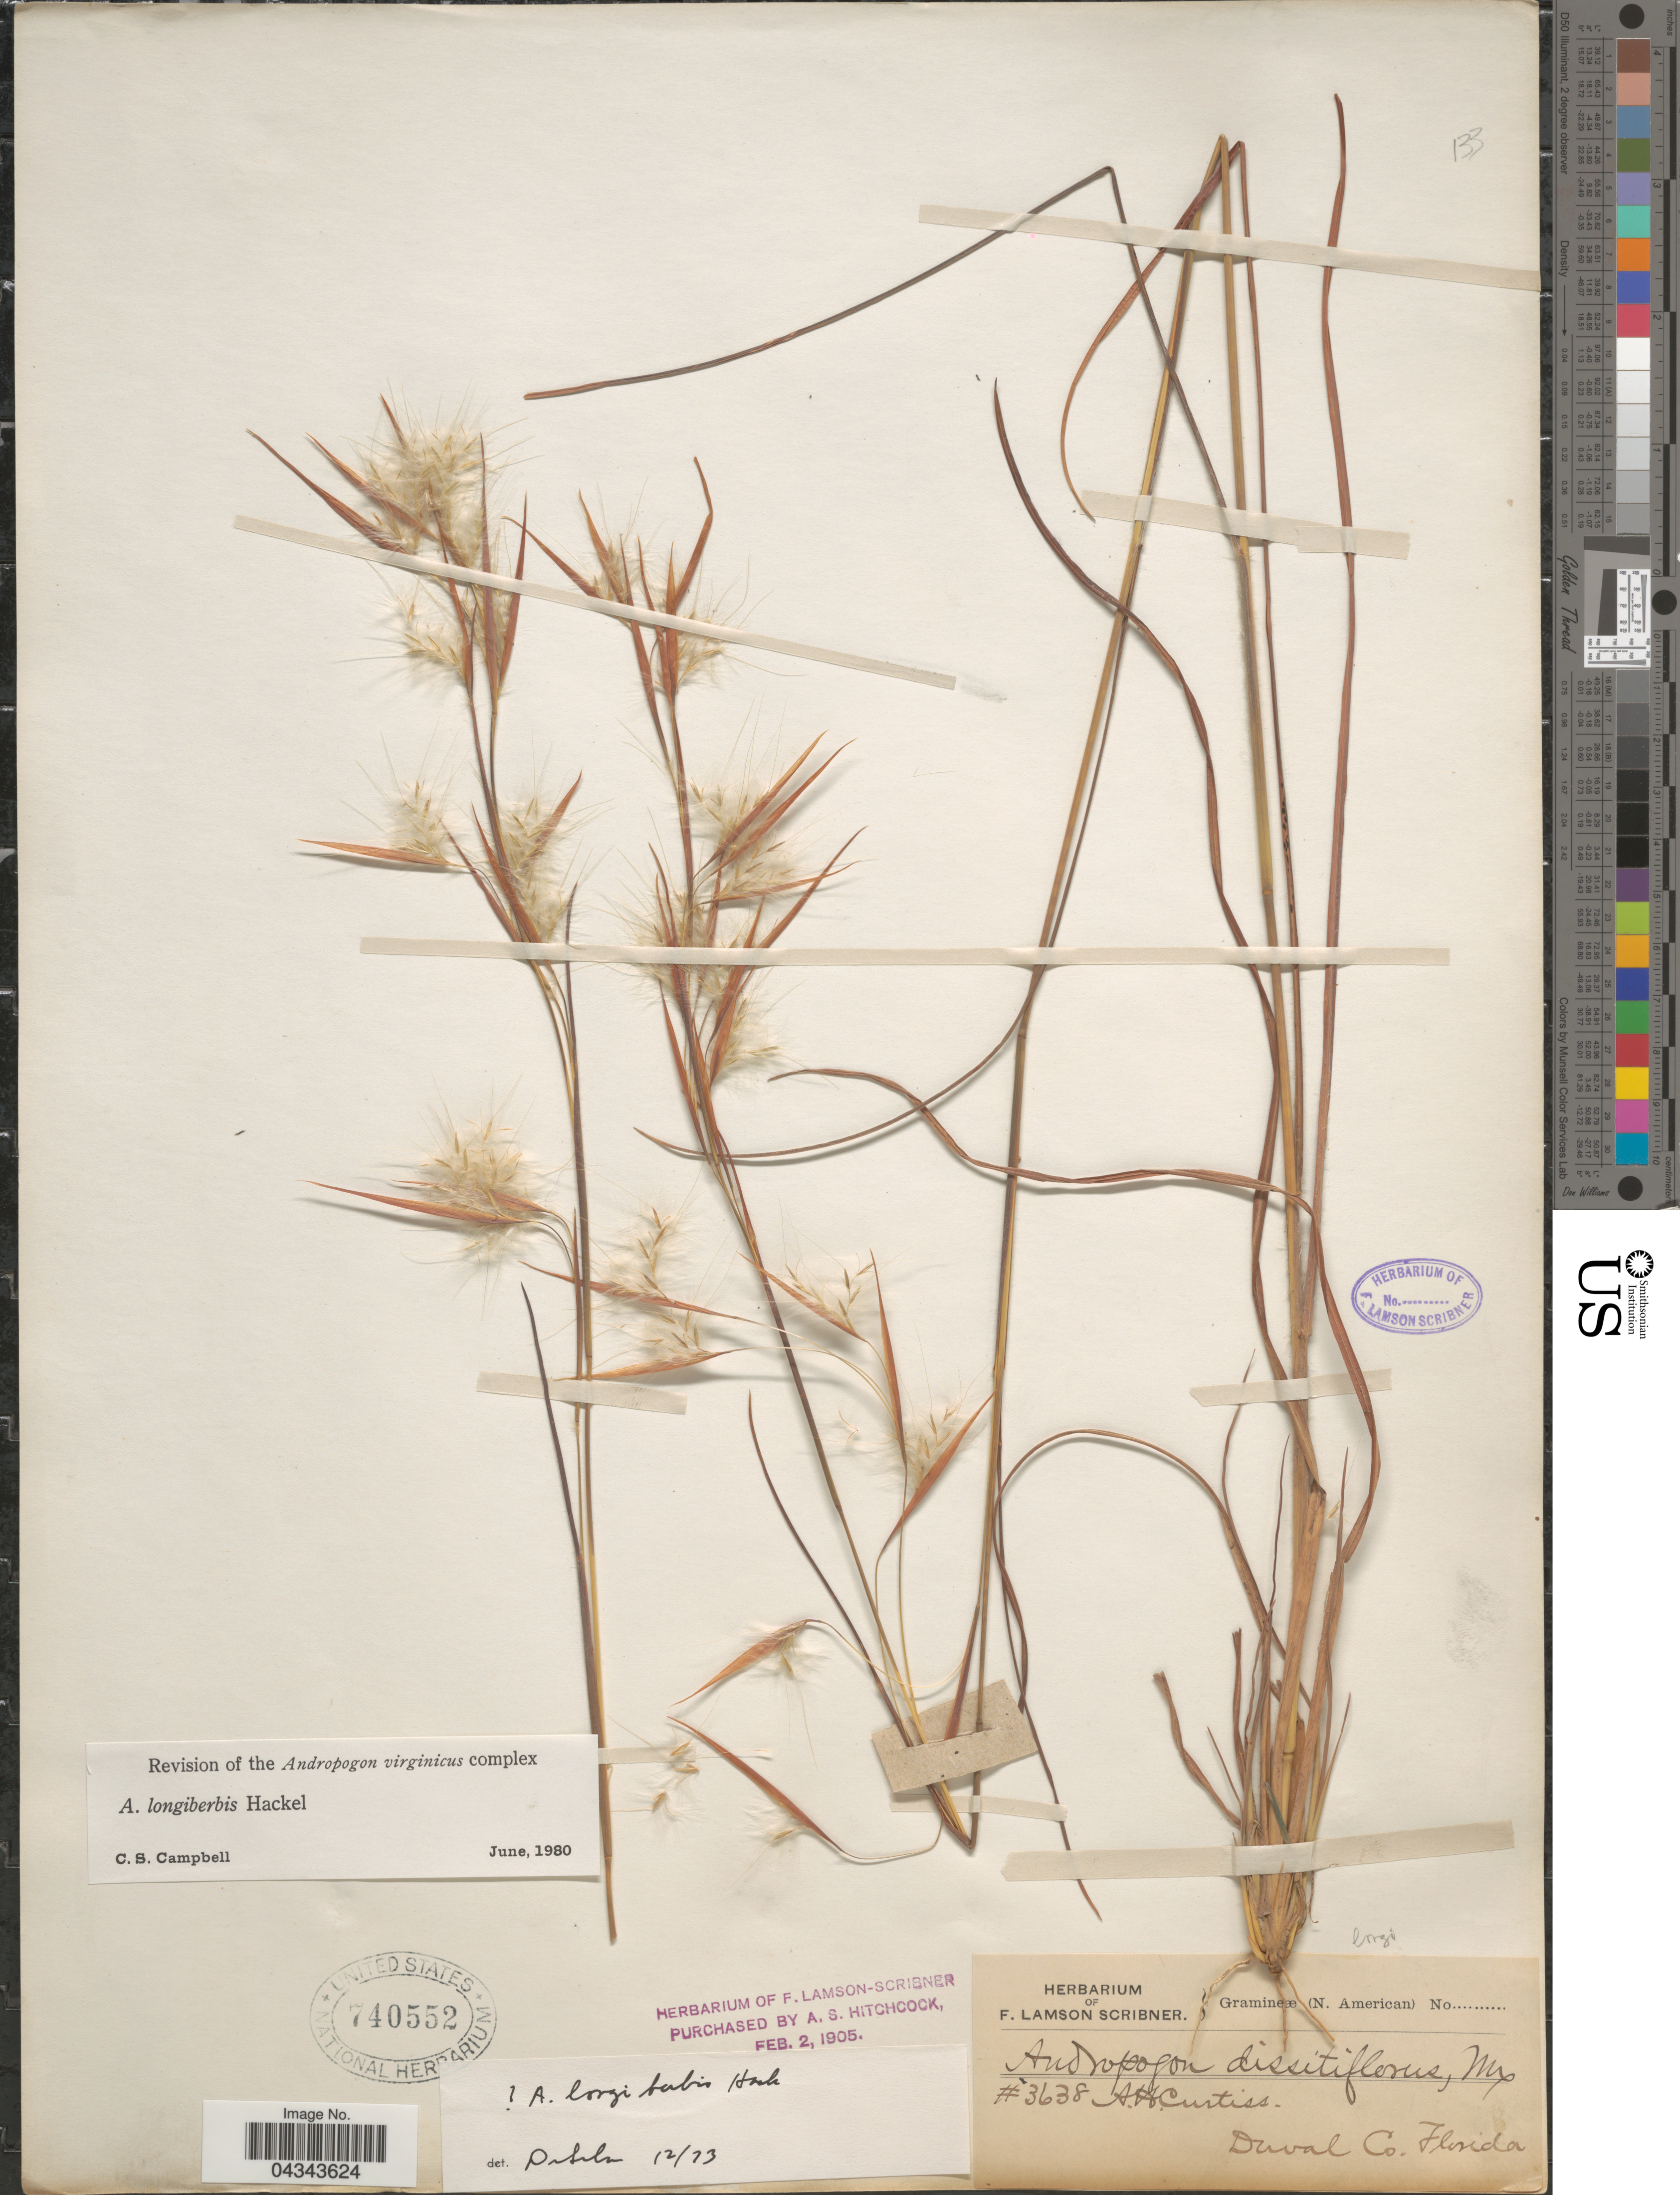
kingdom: Plantae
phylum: Tracheophyta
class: Liliopsida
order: Poales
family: Poaceae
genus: Andropogon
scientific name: Andropogon longiberbis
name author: Hack.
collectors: A. H. Curtiss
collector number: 3638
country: United States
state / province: Florida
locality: Duval Co.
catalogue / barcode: US 740552